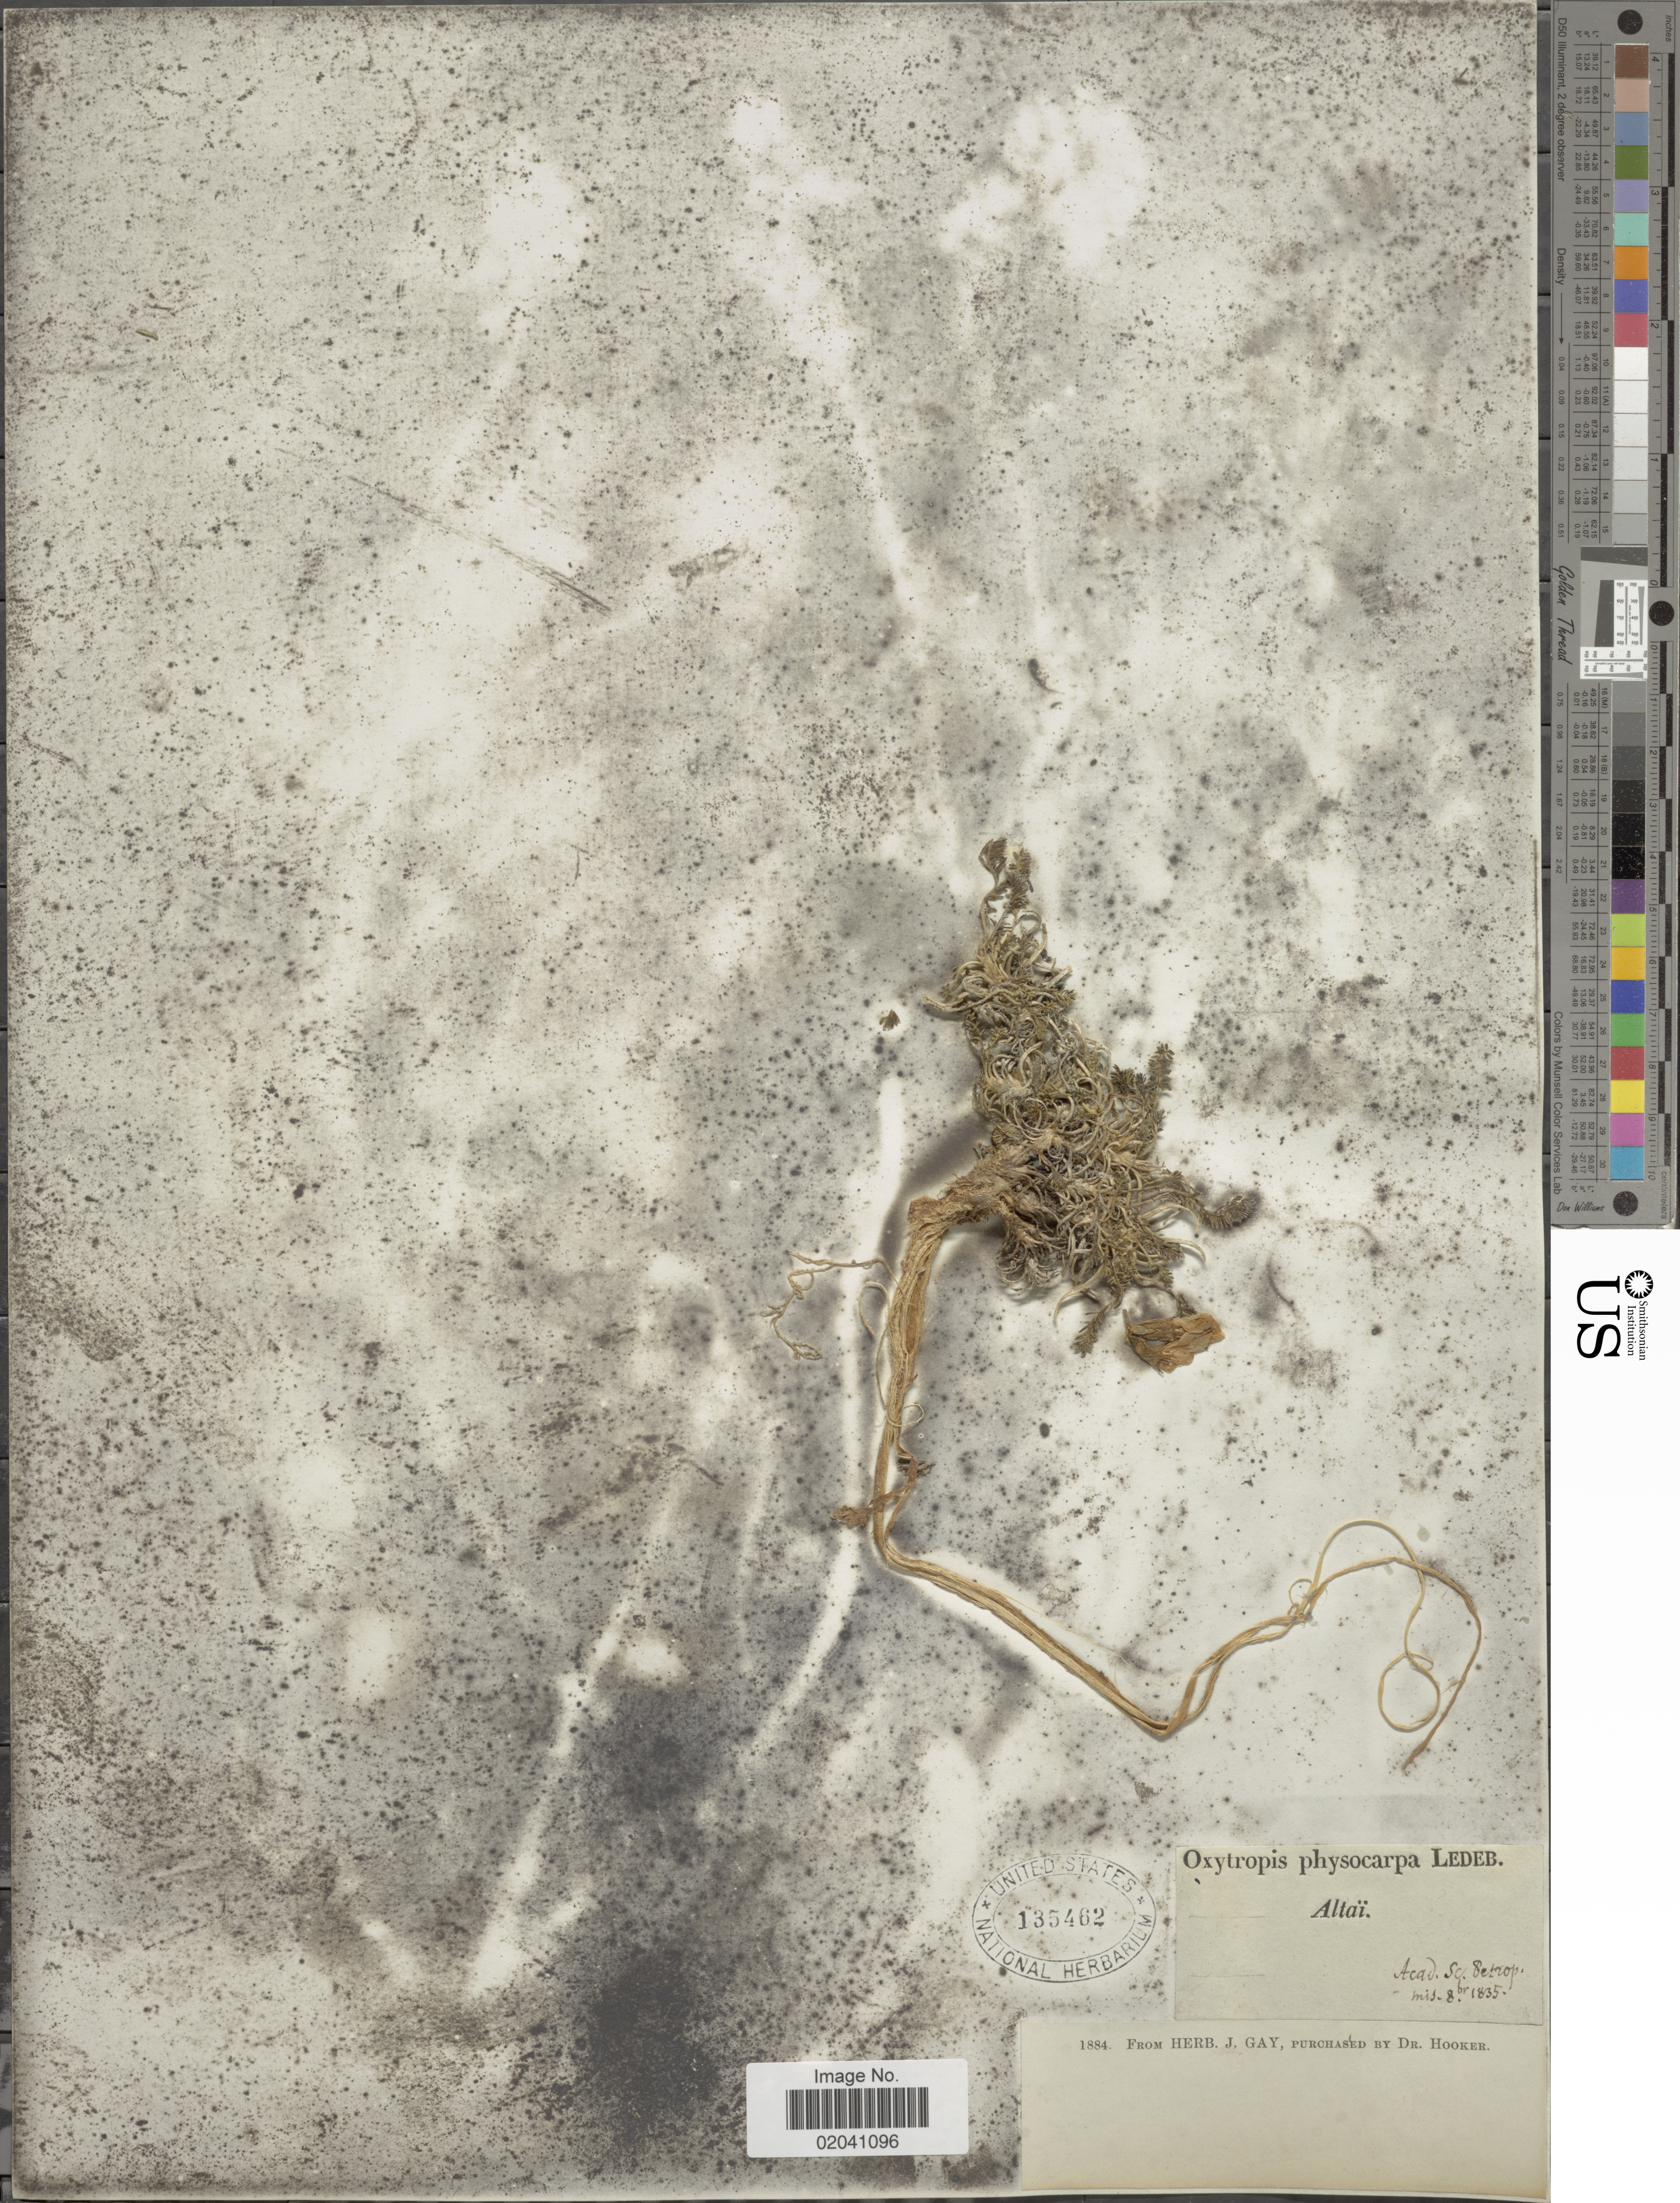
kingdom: Plantae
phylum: Tracheophyta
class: Magnoliopsida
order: Fabales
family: Fabaceae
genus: Oxytropis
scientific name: Oxytropis physocarpa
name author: Ledeb.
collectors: ex herb. Acad. Petrop.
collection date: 1835-10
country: Russian Federation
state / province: Altai Republic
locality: Altai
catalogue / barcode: US 135462